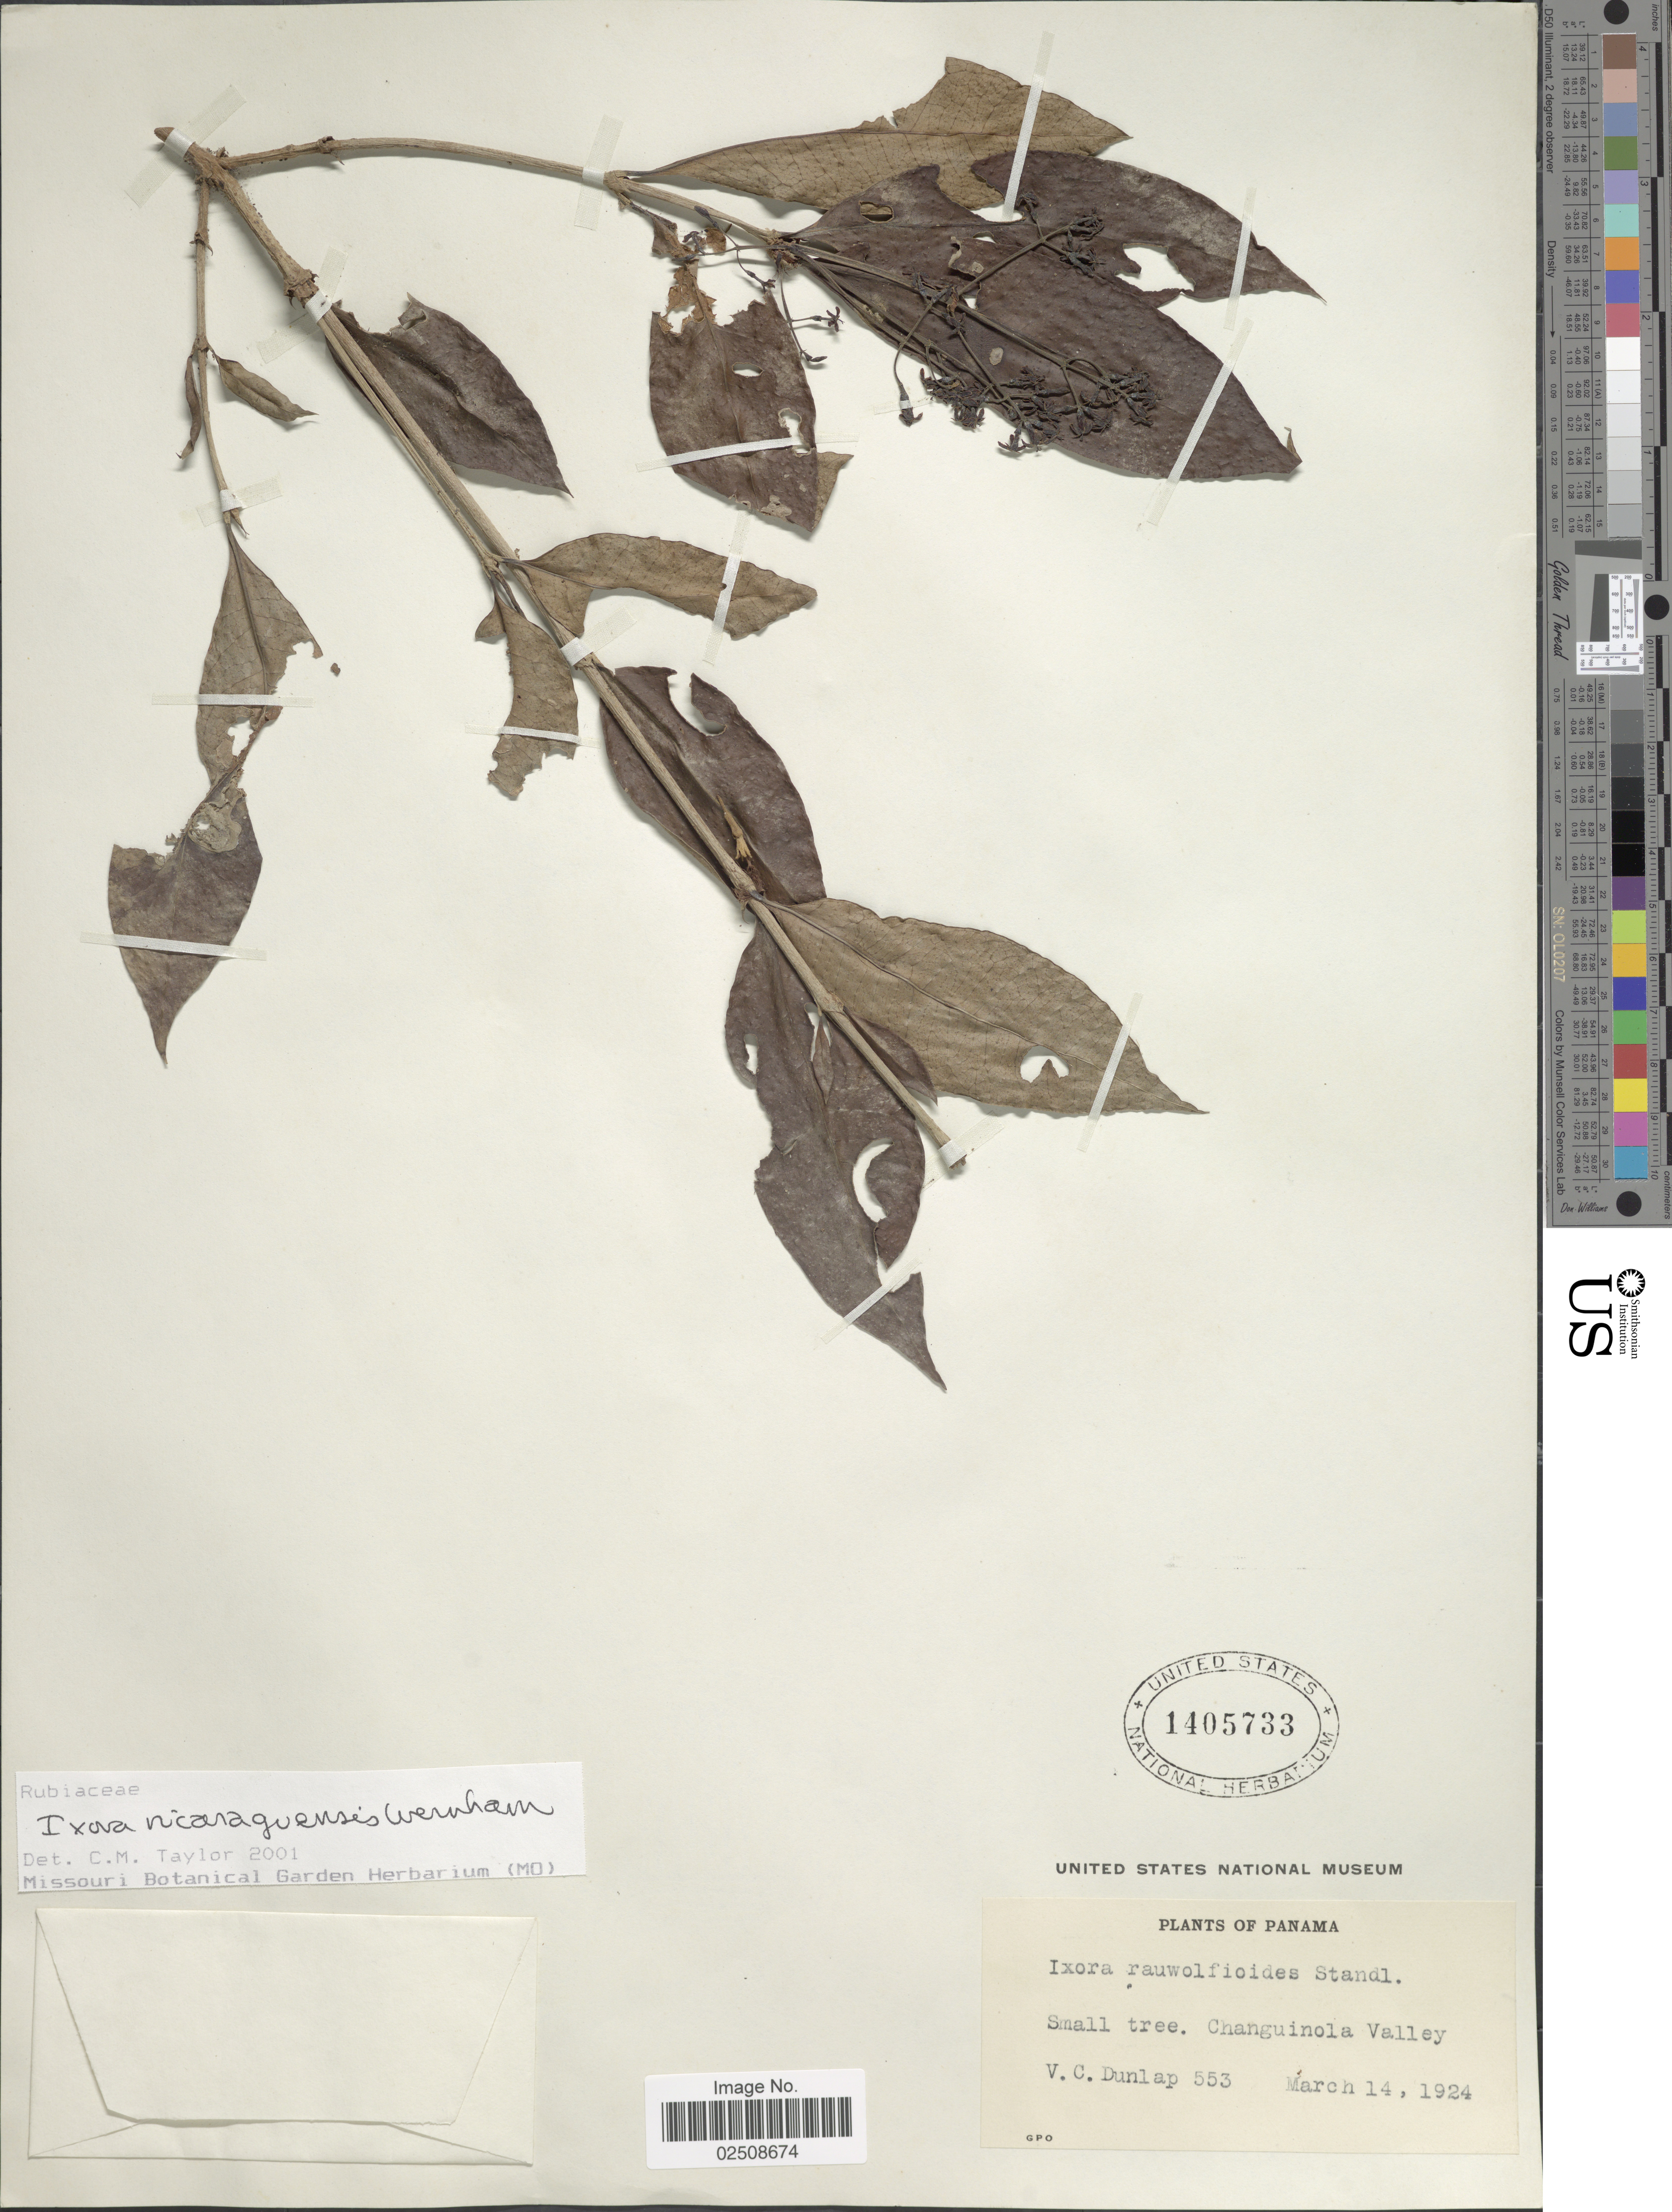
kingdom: Plantae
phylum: Tracheophyta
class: Magnoliopsida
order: Gentianales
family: Rubiaceae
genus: Ixora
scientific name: Ixora nicaraguensis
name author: Wernham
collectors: V. C. Dunlap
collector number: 553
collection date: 1924-03-14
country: Panama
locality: Changuinola Valley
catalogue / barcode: US 1405733